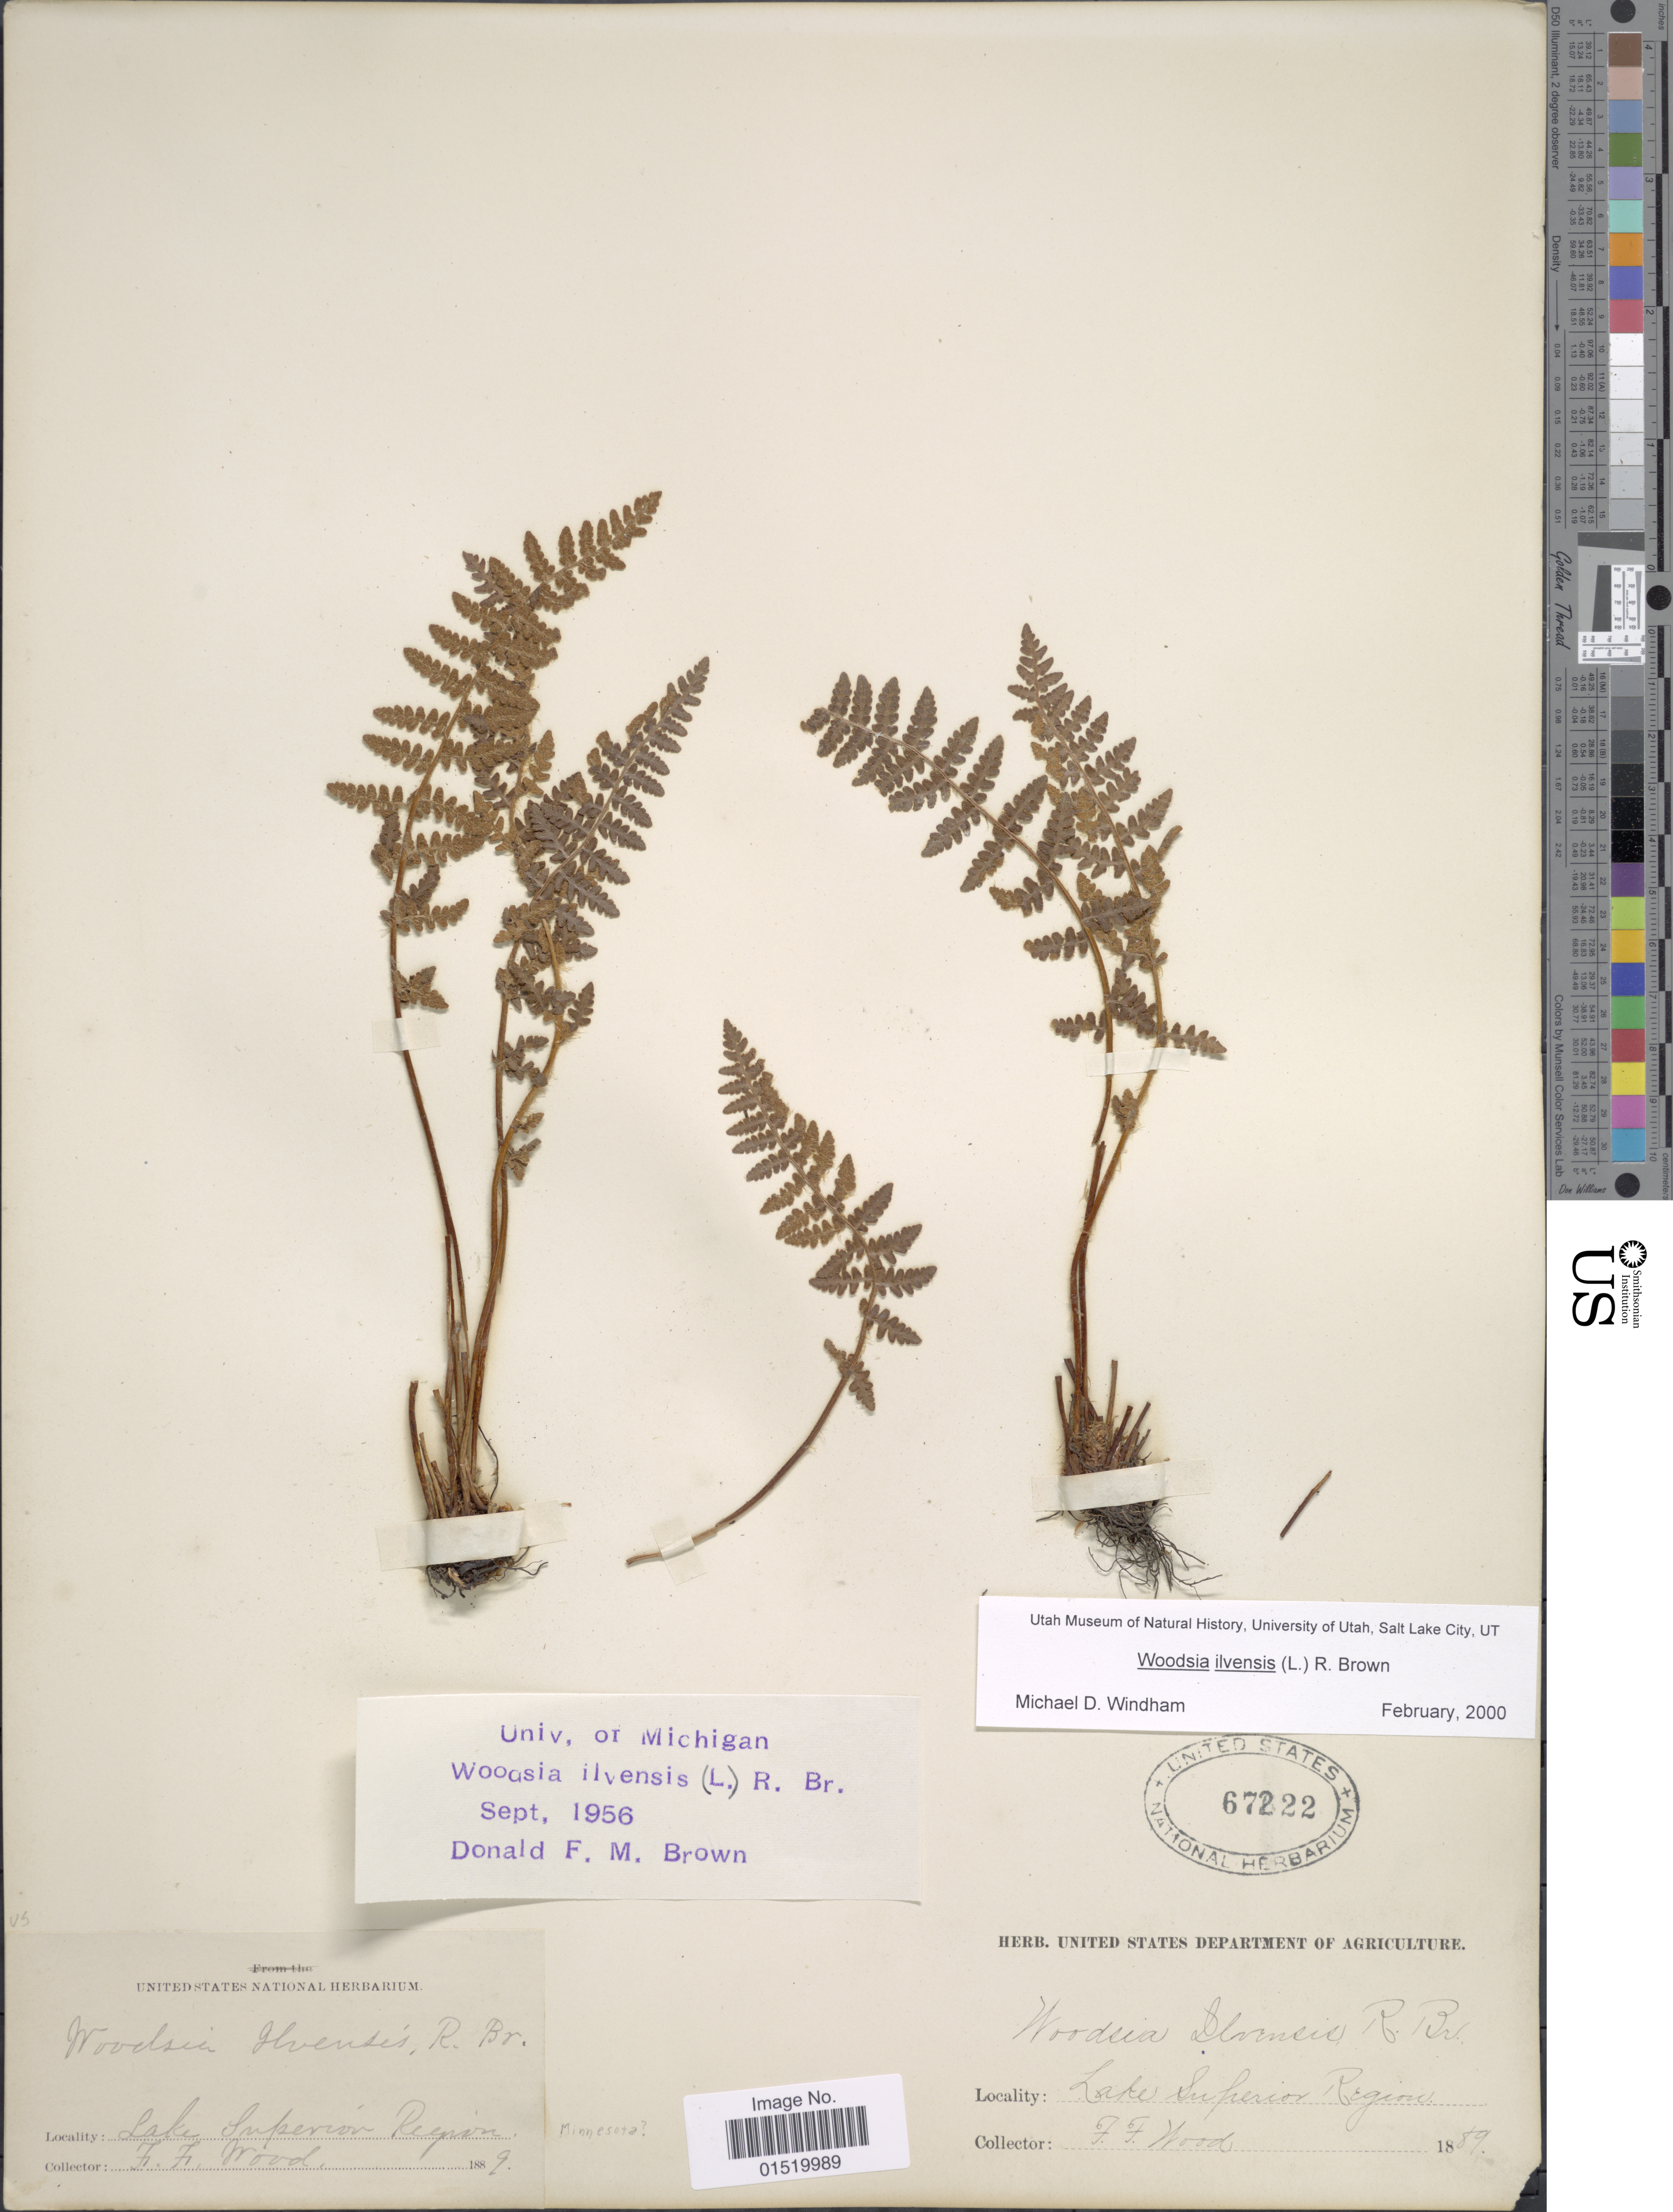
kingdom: Plantae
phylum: Tracheophyta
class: Polypodiopsida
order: Polypodiales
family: Woodsiaceae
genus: Woodsia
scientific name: Woodsia ilvensis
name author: (L.) R. Br.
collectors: F. Wood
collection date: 1889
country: United States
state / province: Minnesota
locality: Lake Superior Region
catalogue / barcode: US 67222